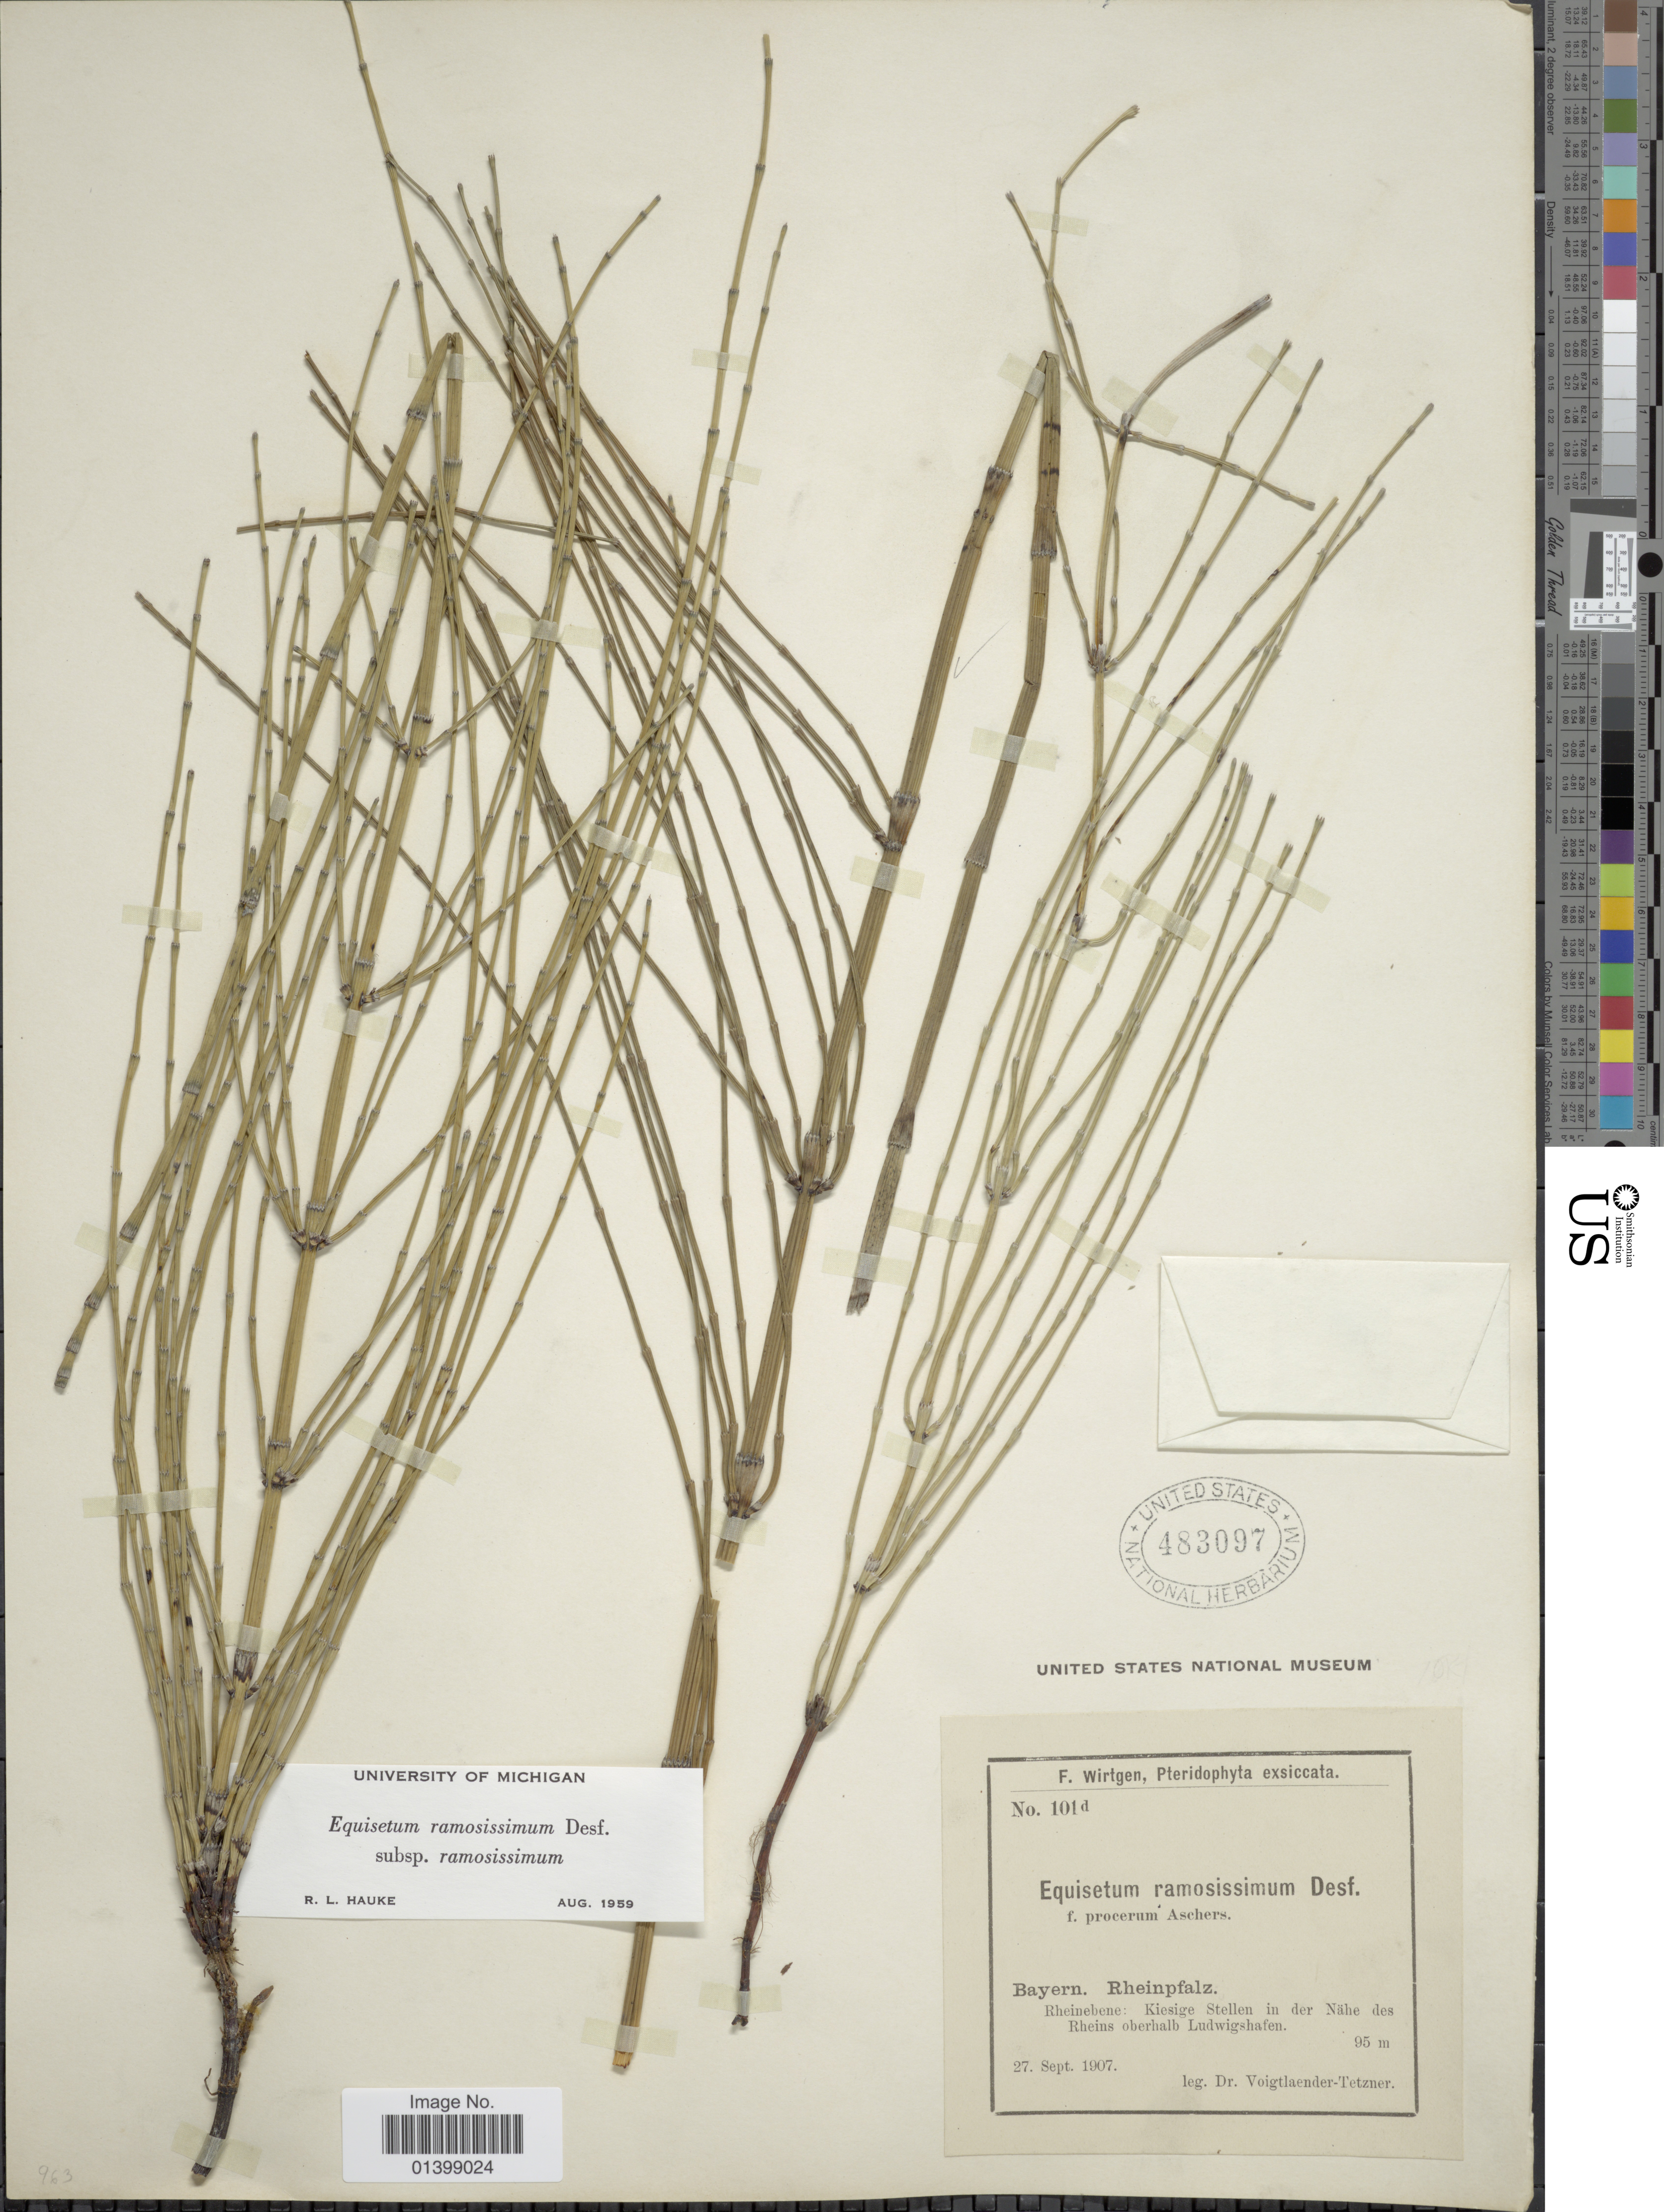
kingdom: Plantae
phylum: Tracheophyta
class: Polypodiopsida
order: Equisetales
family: Equisetaceae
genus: Equisetum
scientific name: Equisetum ramosissimum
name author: Desf.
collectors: W. Voigtlander-Tetzner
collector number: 101d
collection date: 1907-09-27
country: Germany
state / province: Bayern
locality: Rheinpfalz. Rheinebene: Kiesige Stellen in der Nähe des Rheins oberhalb Ludwigshafen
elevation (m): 95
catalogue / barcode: US 483097